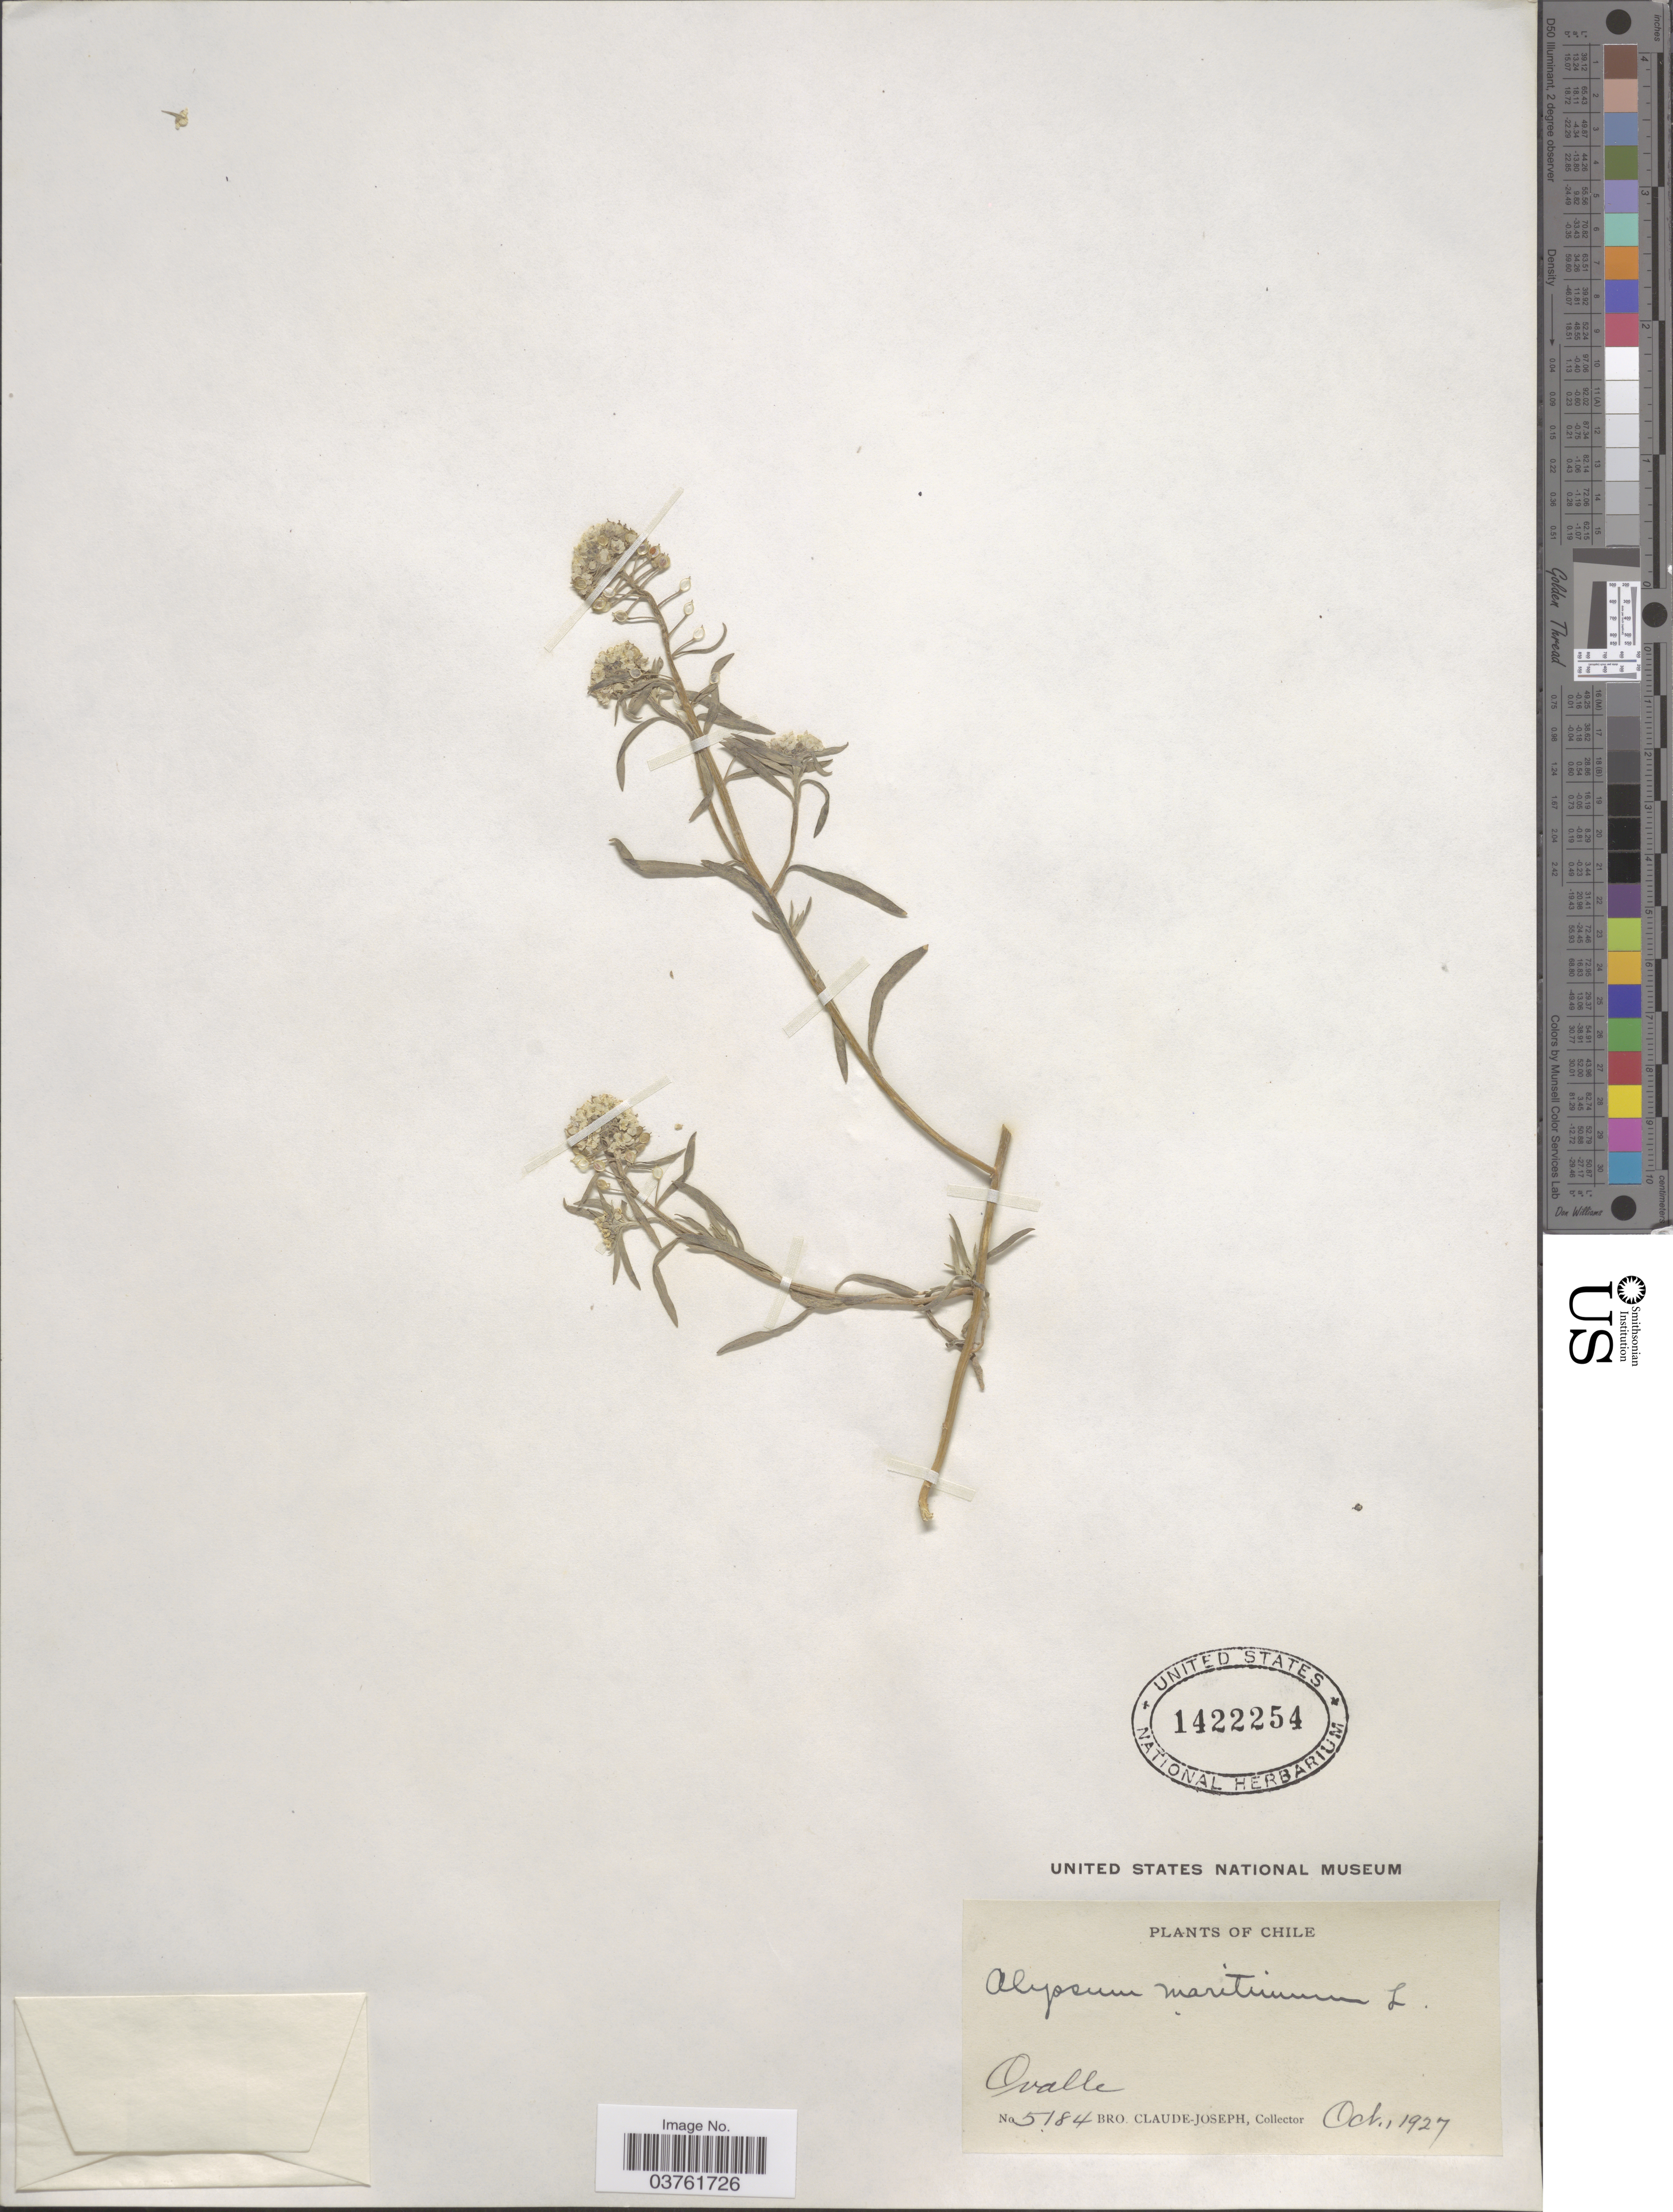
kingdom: Plantae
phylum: Tracheophyta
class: Magnoliopsida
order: Brassicales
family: Brassicaceae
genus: Alyssum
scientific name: Alyssum maritimum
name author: (L.) Lam.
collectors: Bro. Claude-Joseph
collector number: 5184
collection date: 1927-10-01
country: Chile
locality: Ovalle.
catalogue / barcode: US 1422254